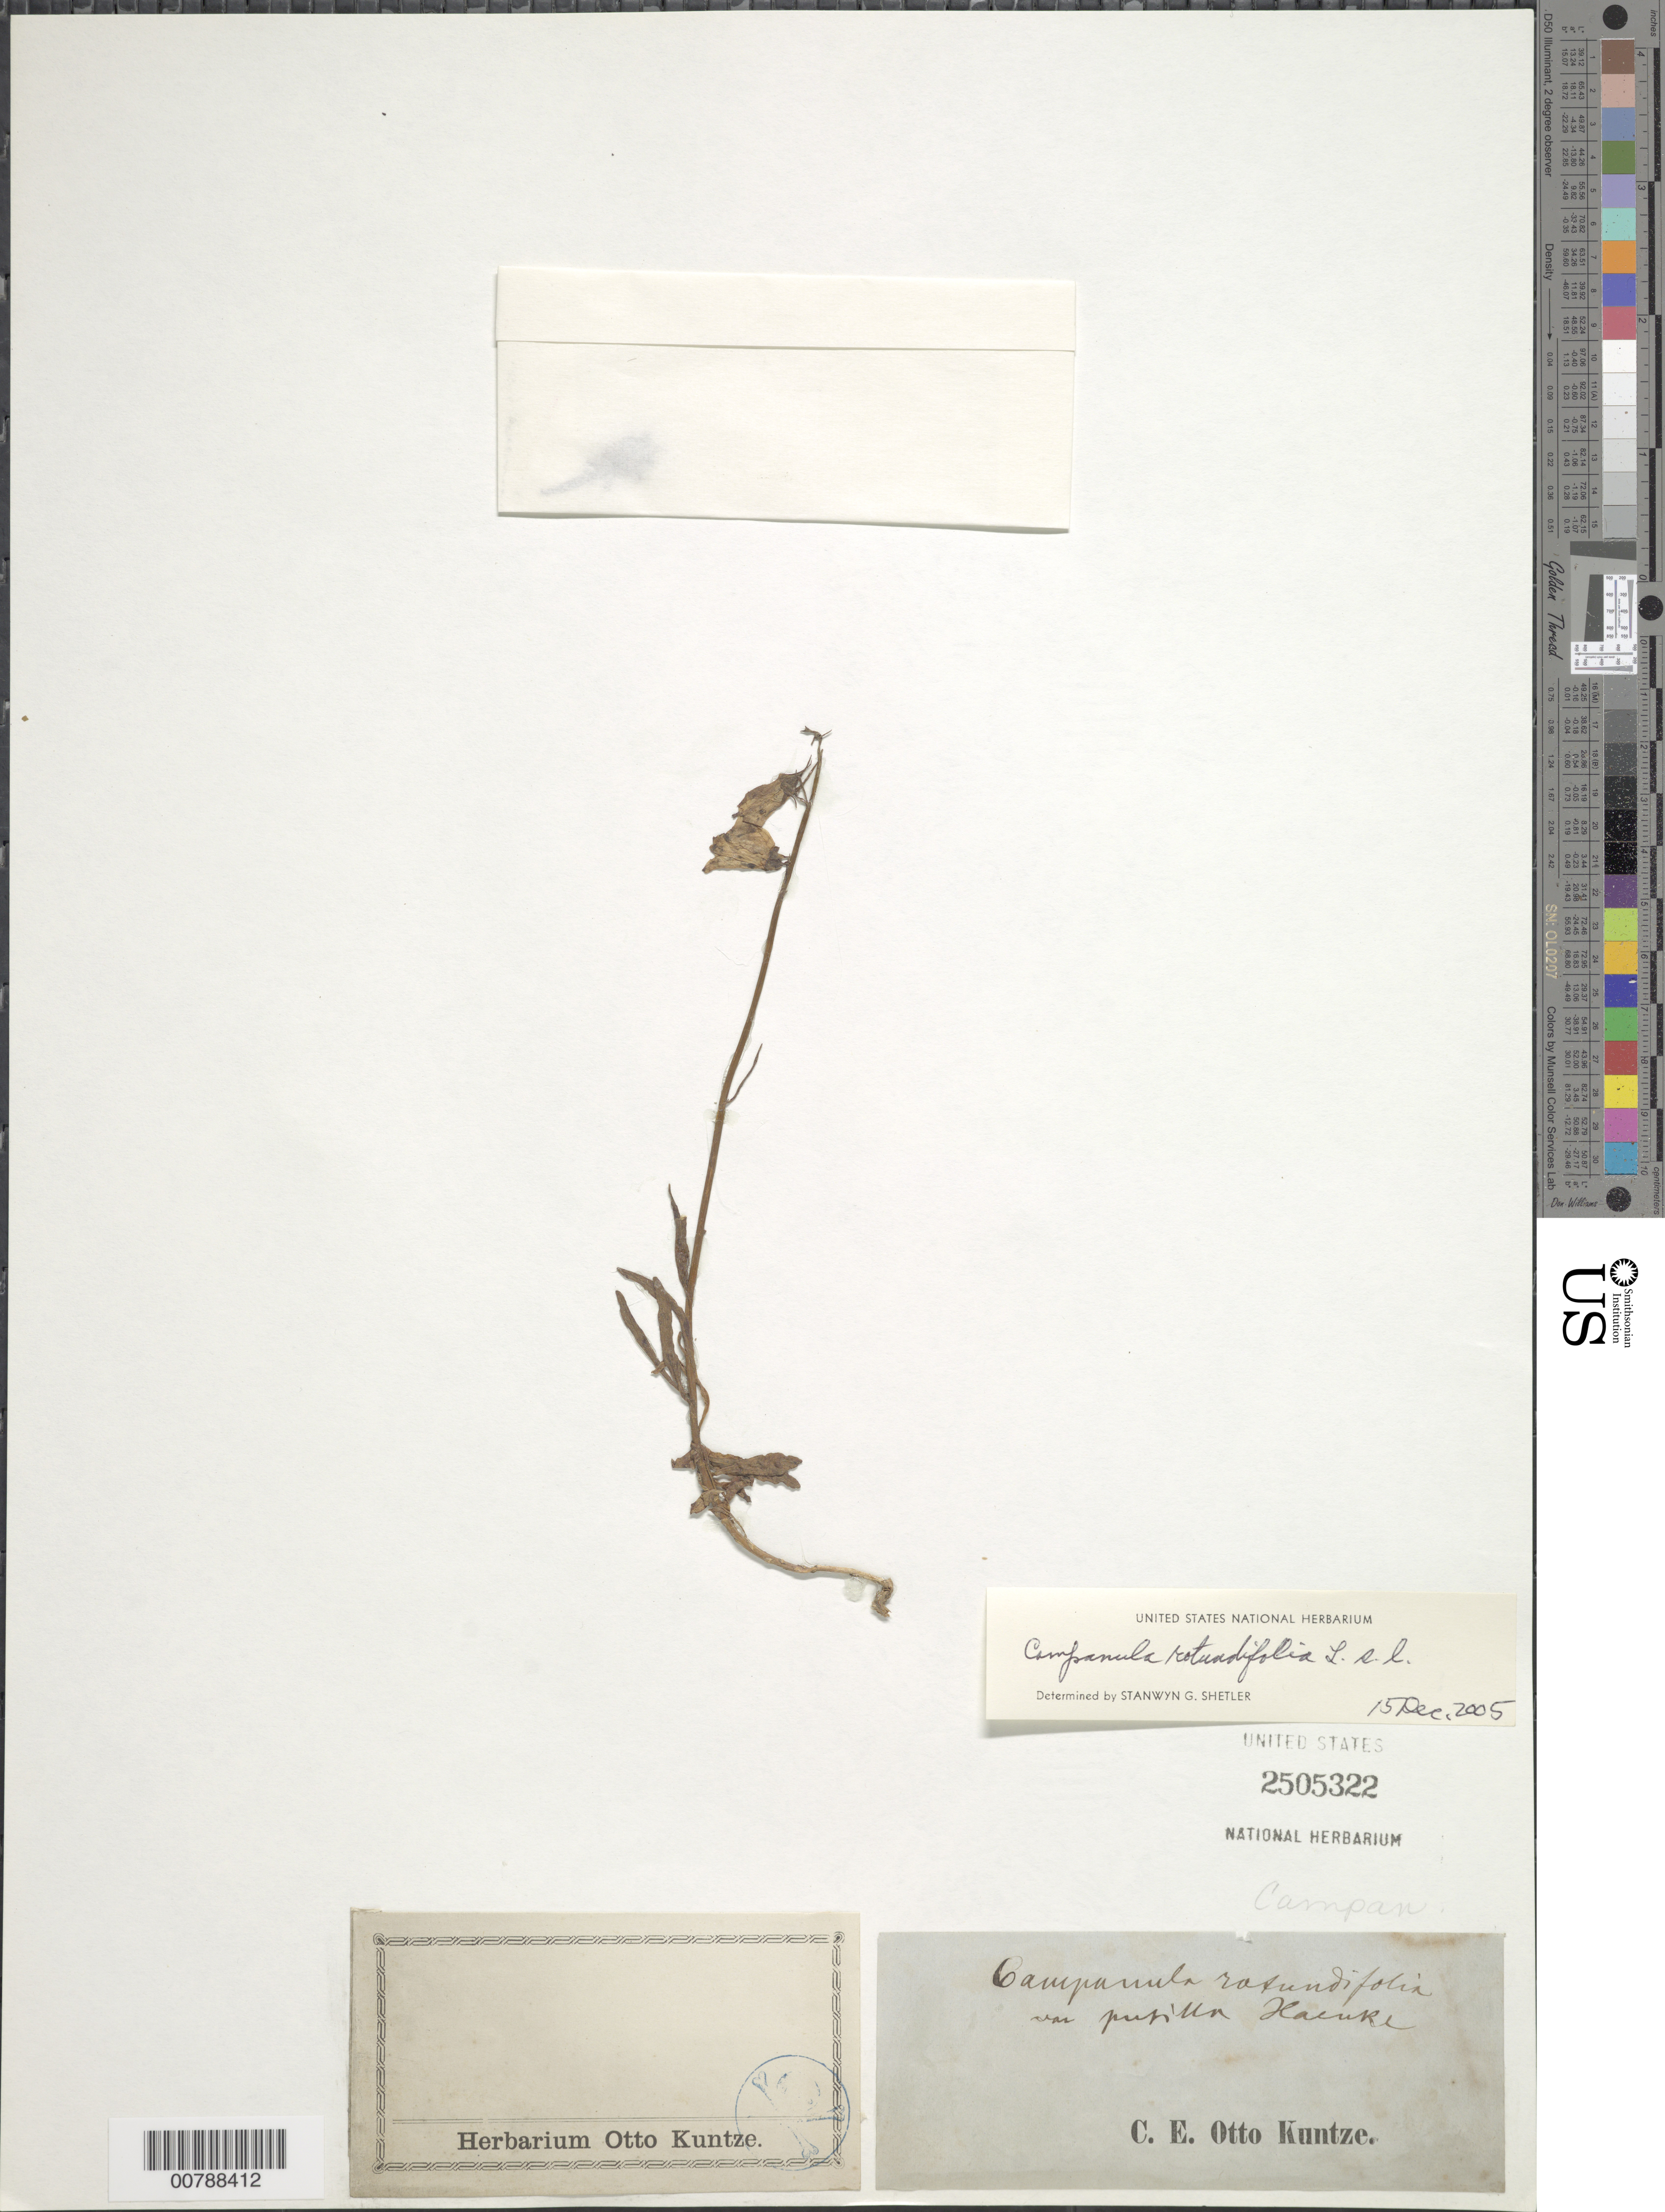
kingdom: Plantae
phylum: Tracheophyta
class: Magnoliopsida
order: Asterales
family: Campanulaceae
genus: Campanula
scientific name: Campanula rotundifolia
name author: L.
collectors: ex Herb. O. Kuntze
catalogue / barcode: US 2505322